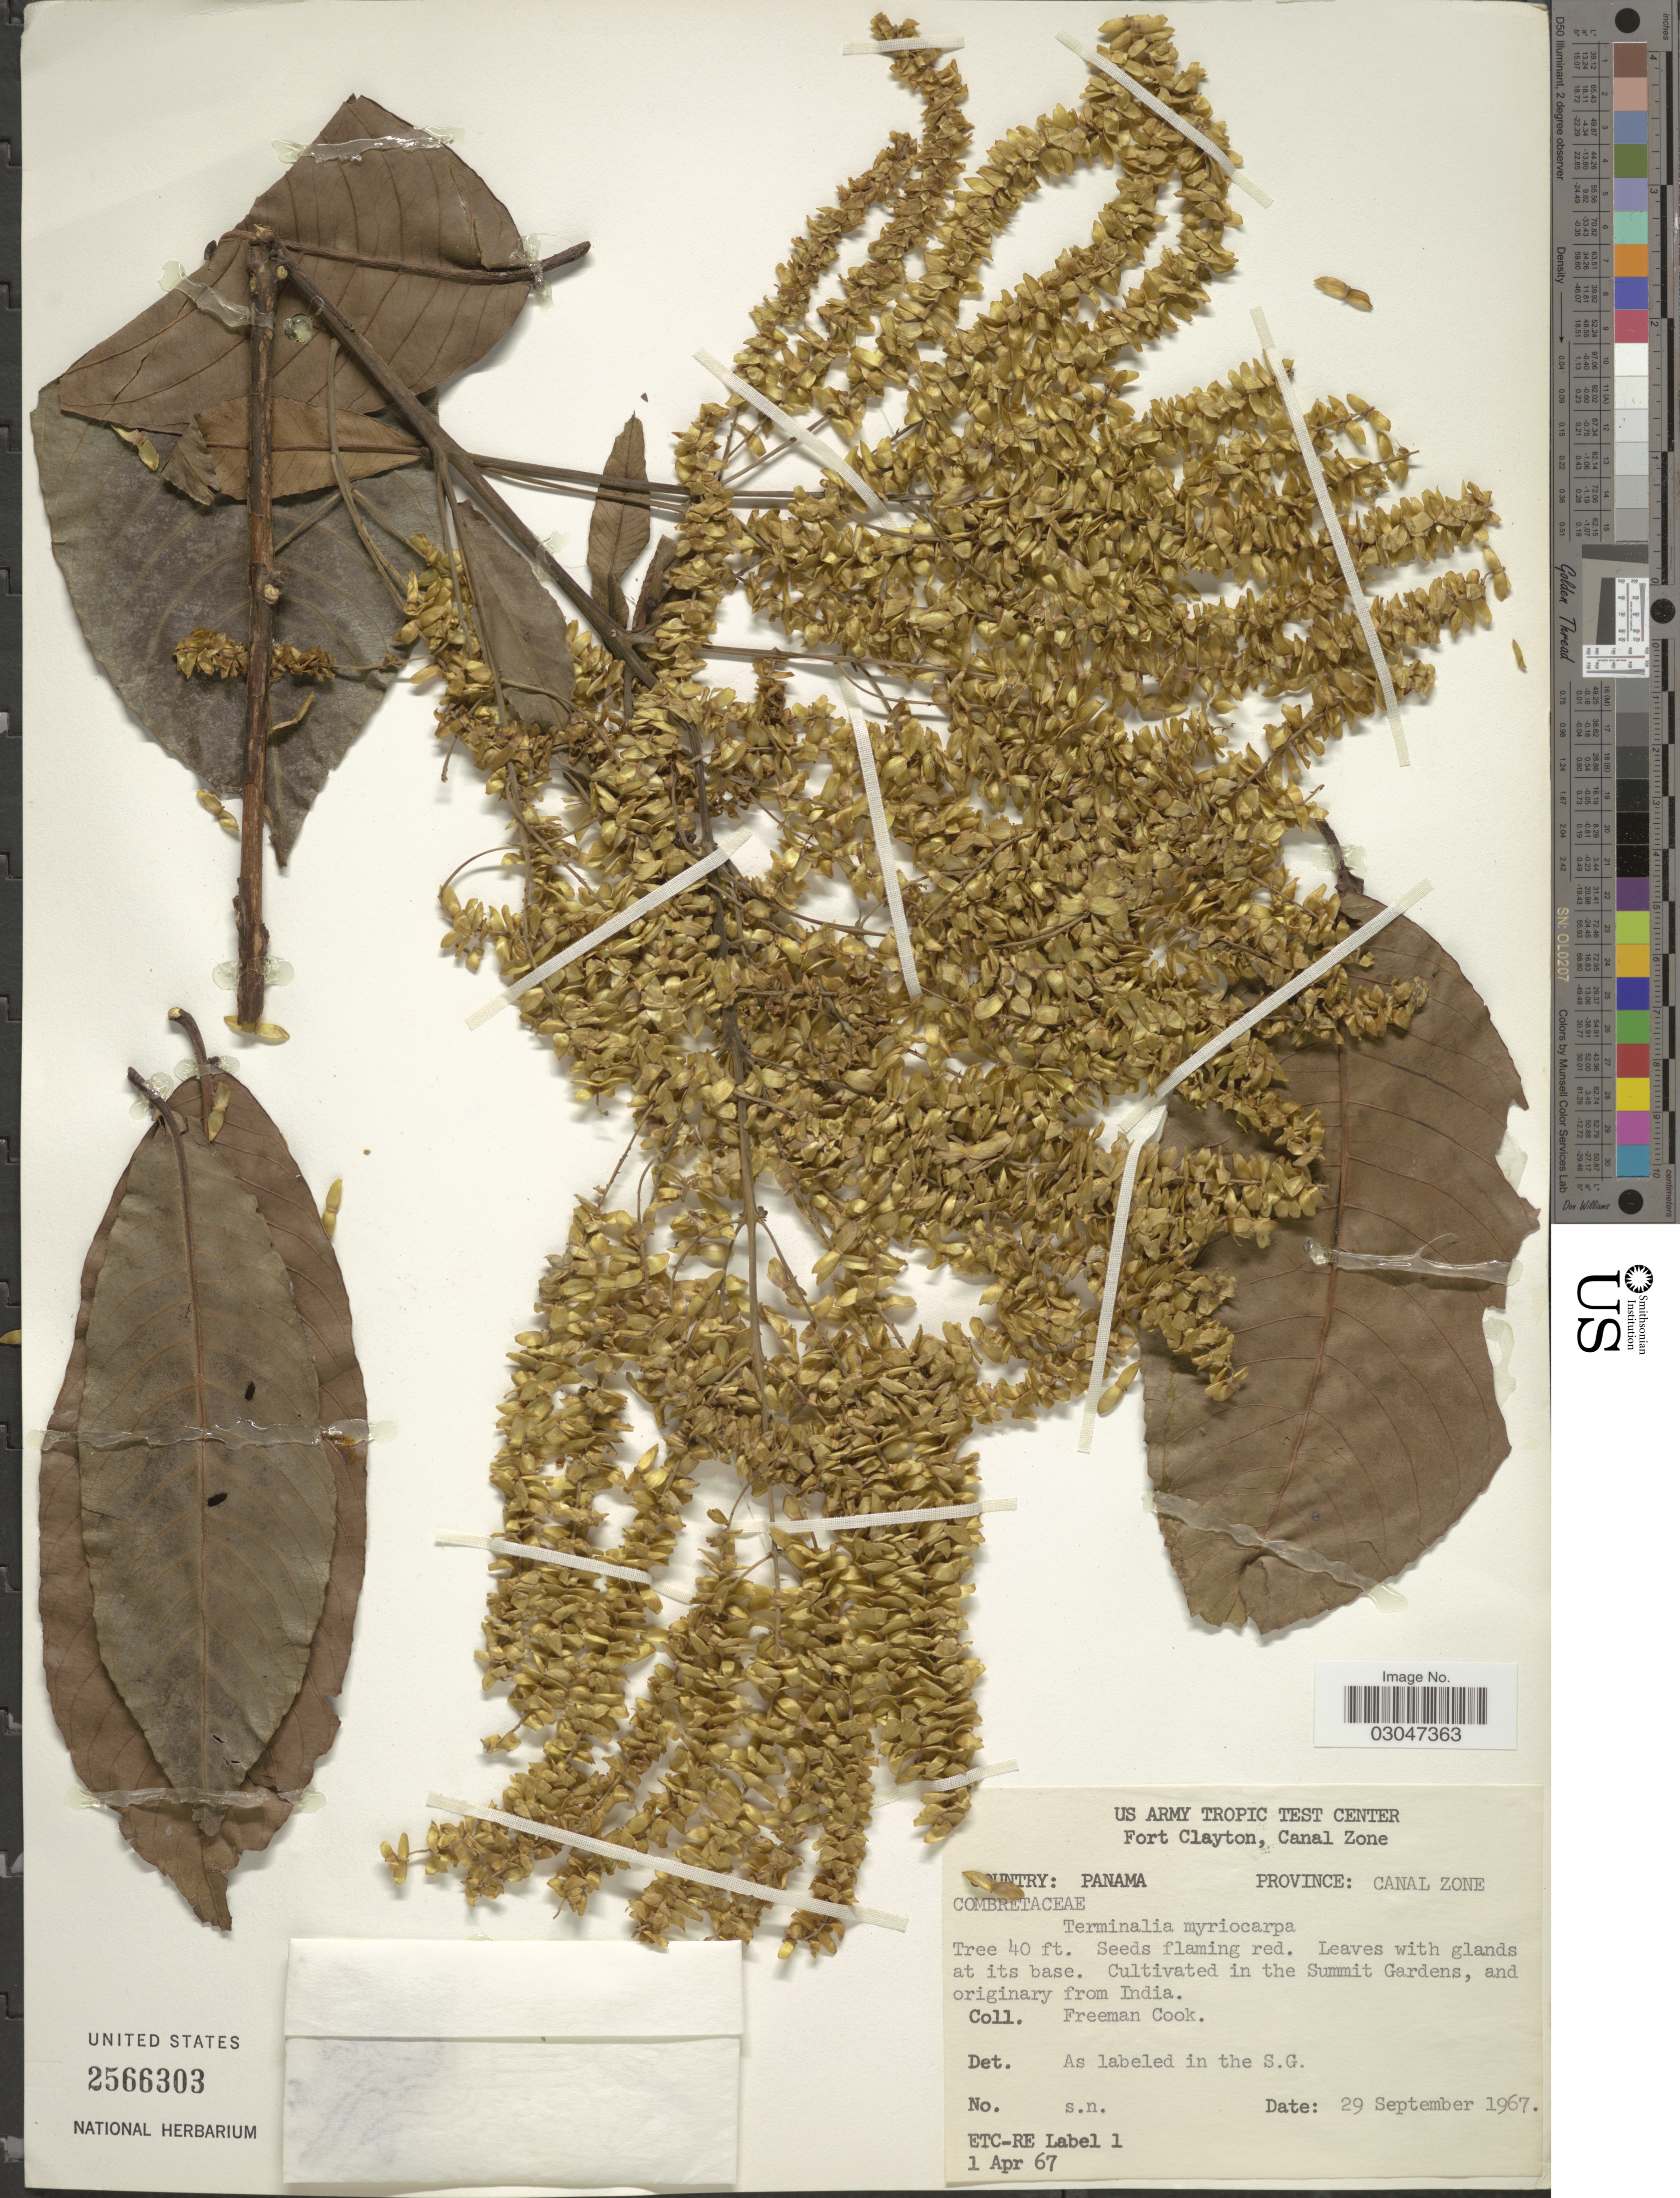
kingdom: Plantae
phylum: Tracheophyta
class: Magnoliopsida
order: Myrtales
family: Combretaceae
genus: Terminalia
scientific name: Terminalia myriocarpa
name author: Van Heurck & Müll. Arg.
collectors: F. A. Cook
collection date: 1967-09-29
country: Panama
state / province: Colón / Panamá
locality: Cultivated in the Summit Gardens.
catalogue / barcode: US 2566303